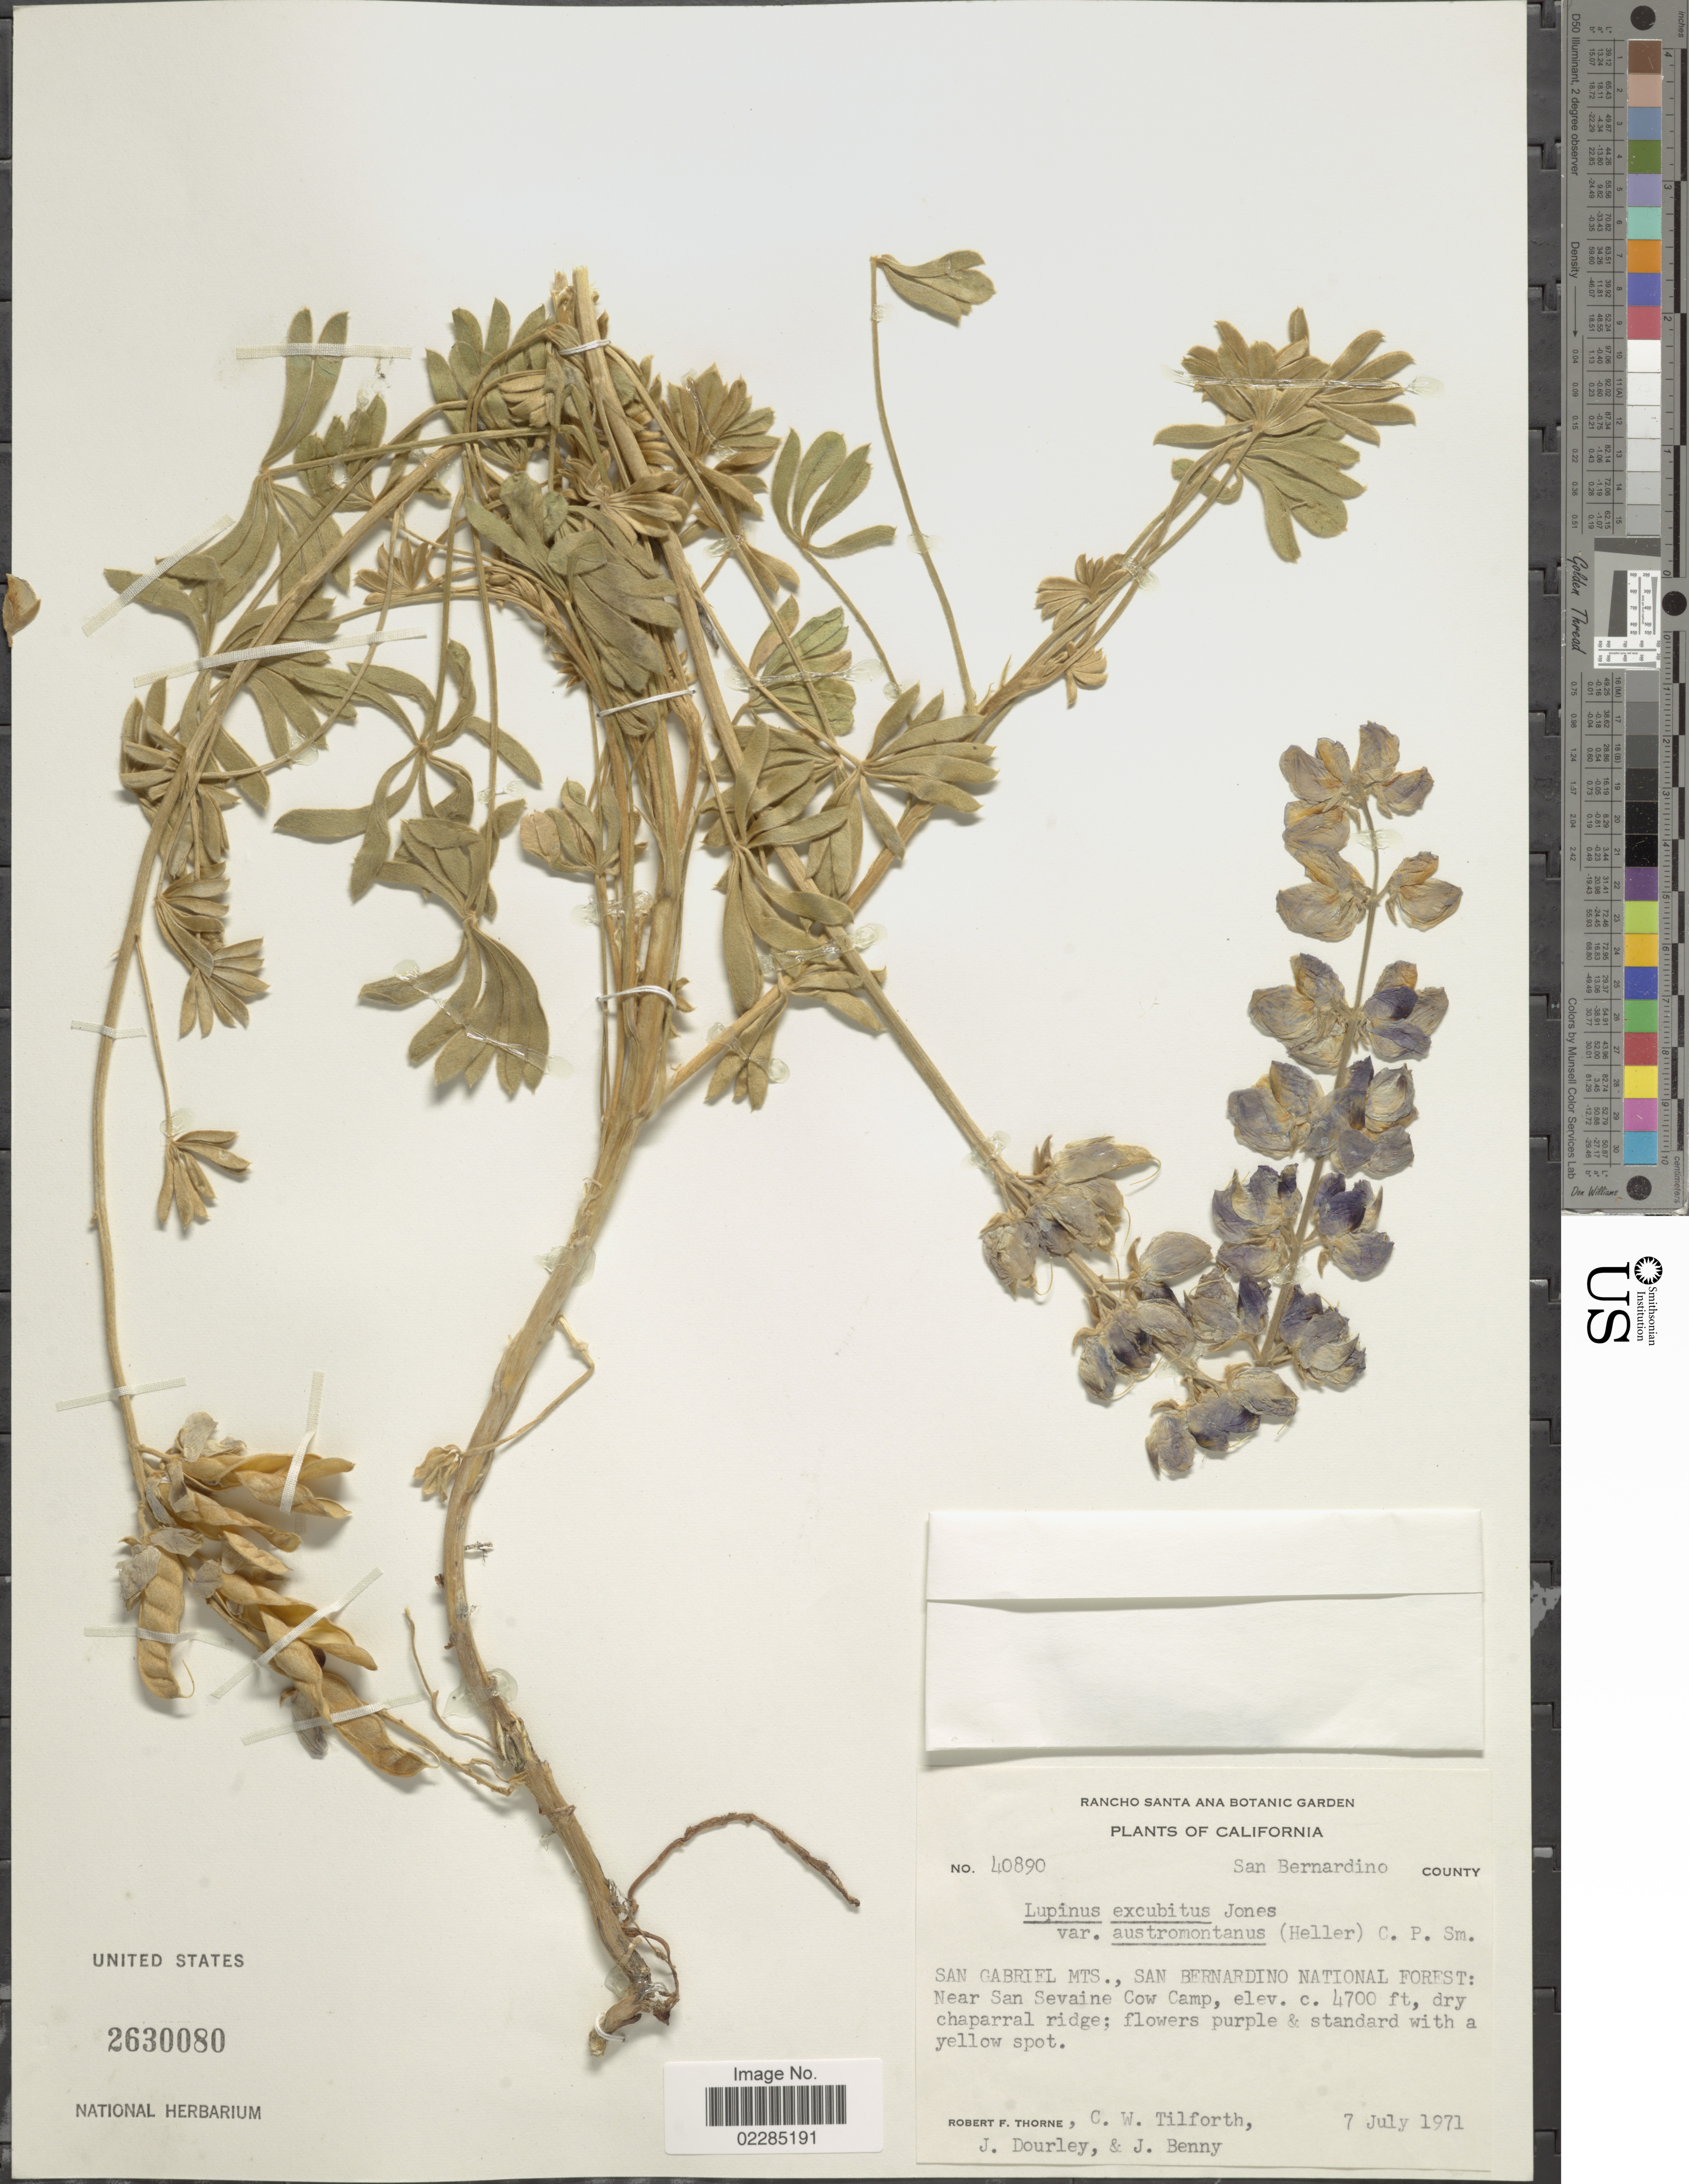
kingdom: Plantae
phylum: Tracheophyta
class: Magnoliopsida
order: Fabales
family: Fabaceae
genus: Lupinus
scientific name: Lupinus excubitus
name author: M.E. Jones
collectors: R. F. Thorne, C. Tilforth, J. Dourley & F. Benny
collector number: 40890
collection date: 1971-07-07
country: United States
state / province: California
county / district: San Bernardino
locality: San Bernardino County. San Gabriel Mts., San Bernardino National Forest: Near San Sevaine Cow Camp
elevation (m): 1433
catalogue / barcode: US 2630080